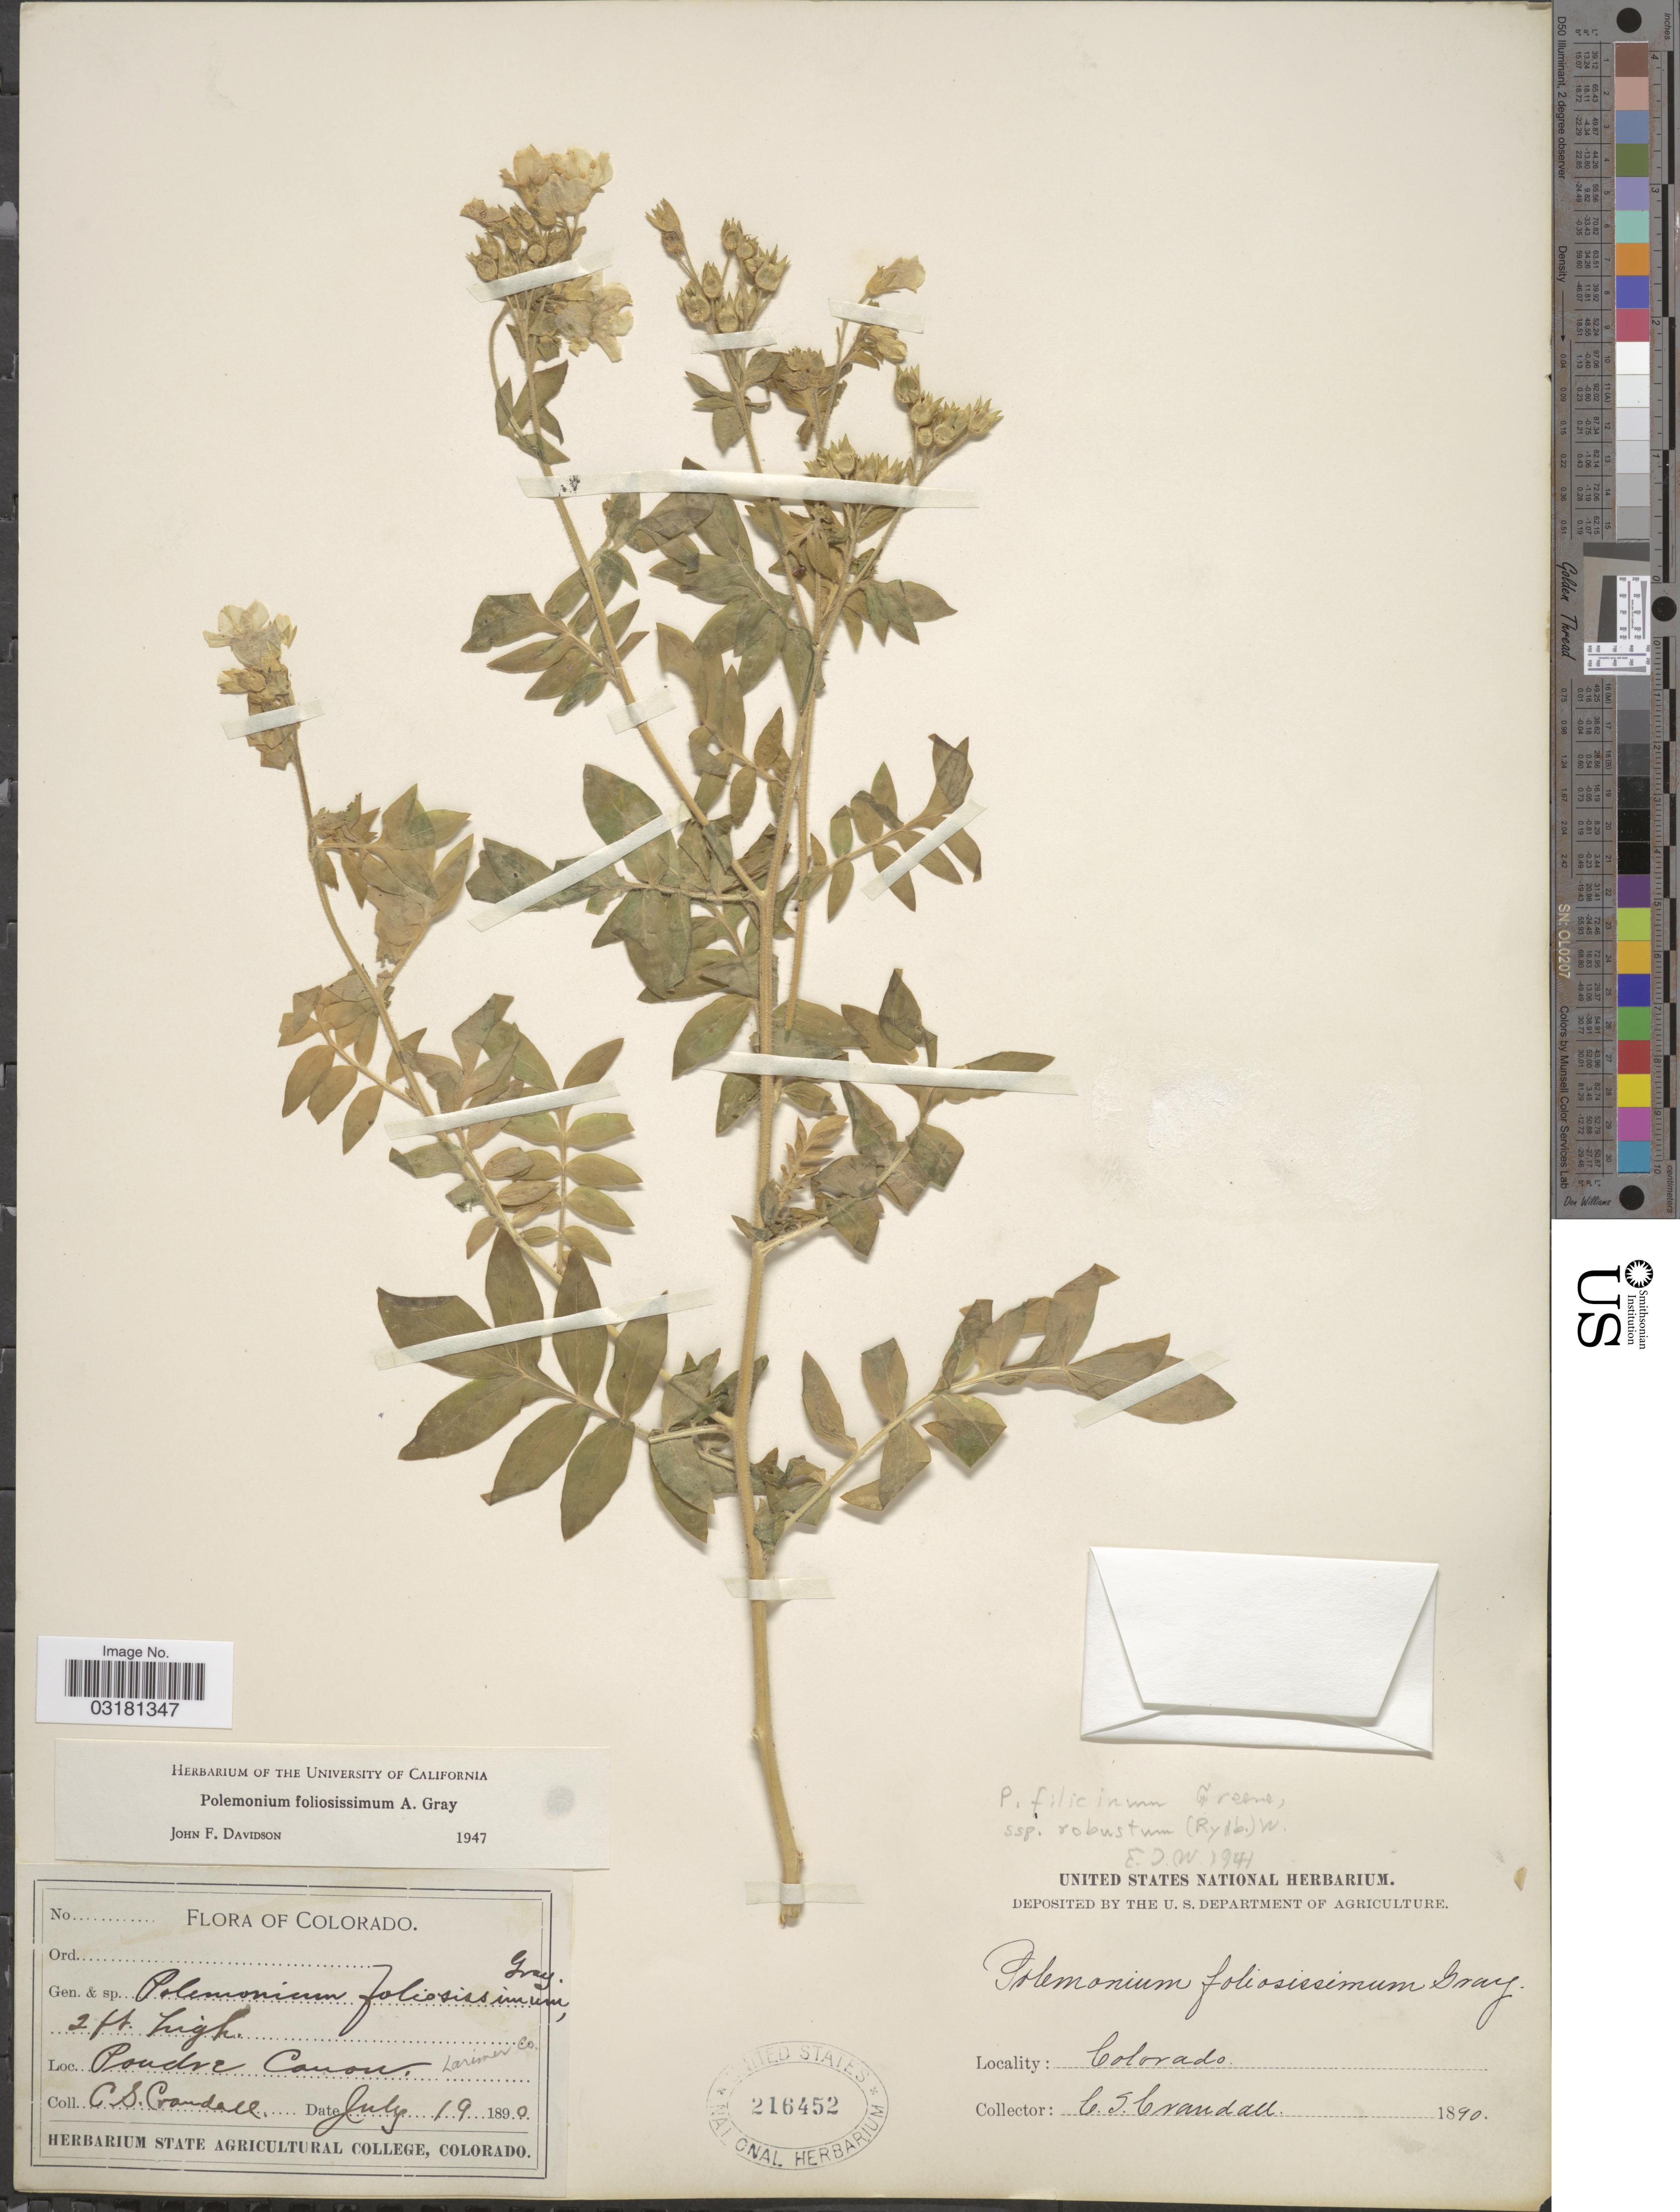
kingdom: Plantae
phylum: Tracheophyta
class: Magnoliopsida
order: Ericales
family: Polemoniaceae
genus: Polemonium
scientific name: Polemonium foliosissimum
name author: A. Gray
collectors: C. Crandall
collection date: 1890-07-19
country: United States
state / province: Colorado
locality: Poudre Canon. Larimer Co.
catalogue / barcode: US 216452